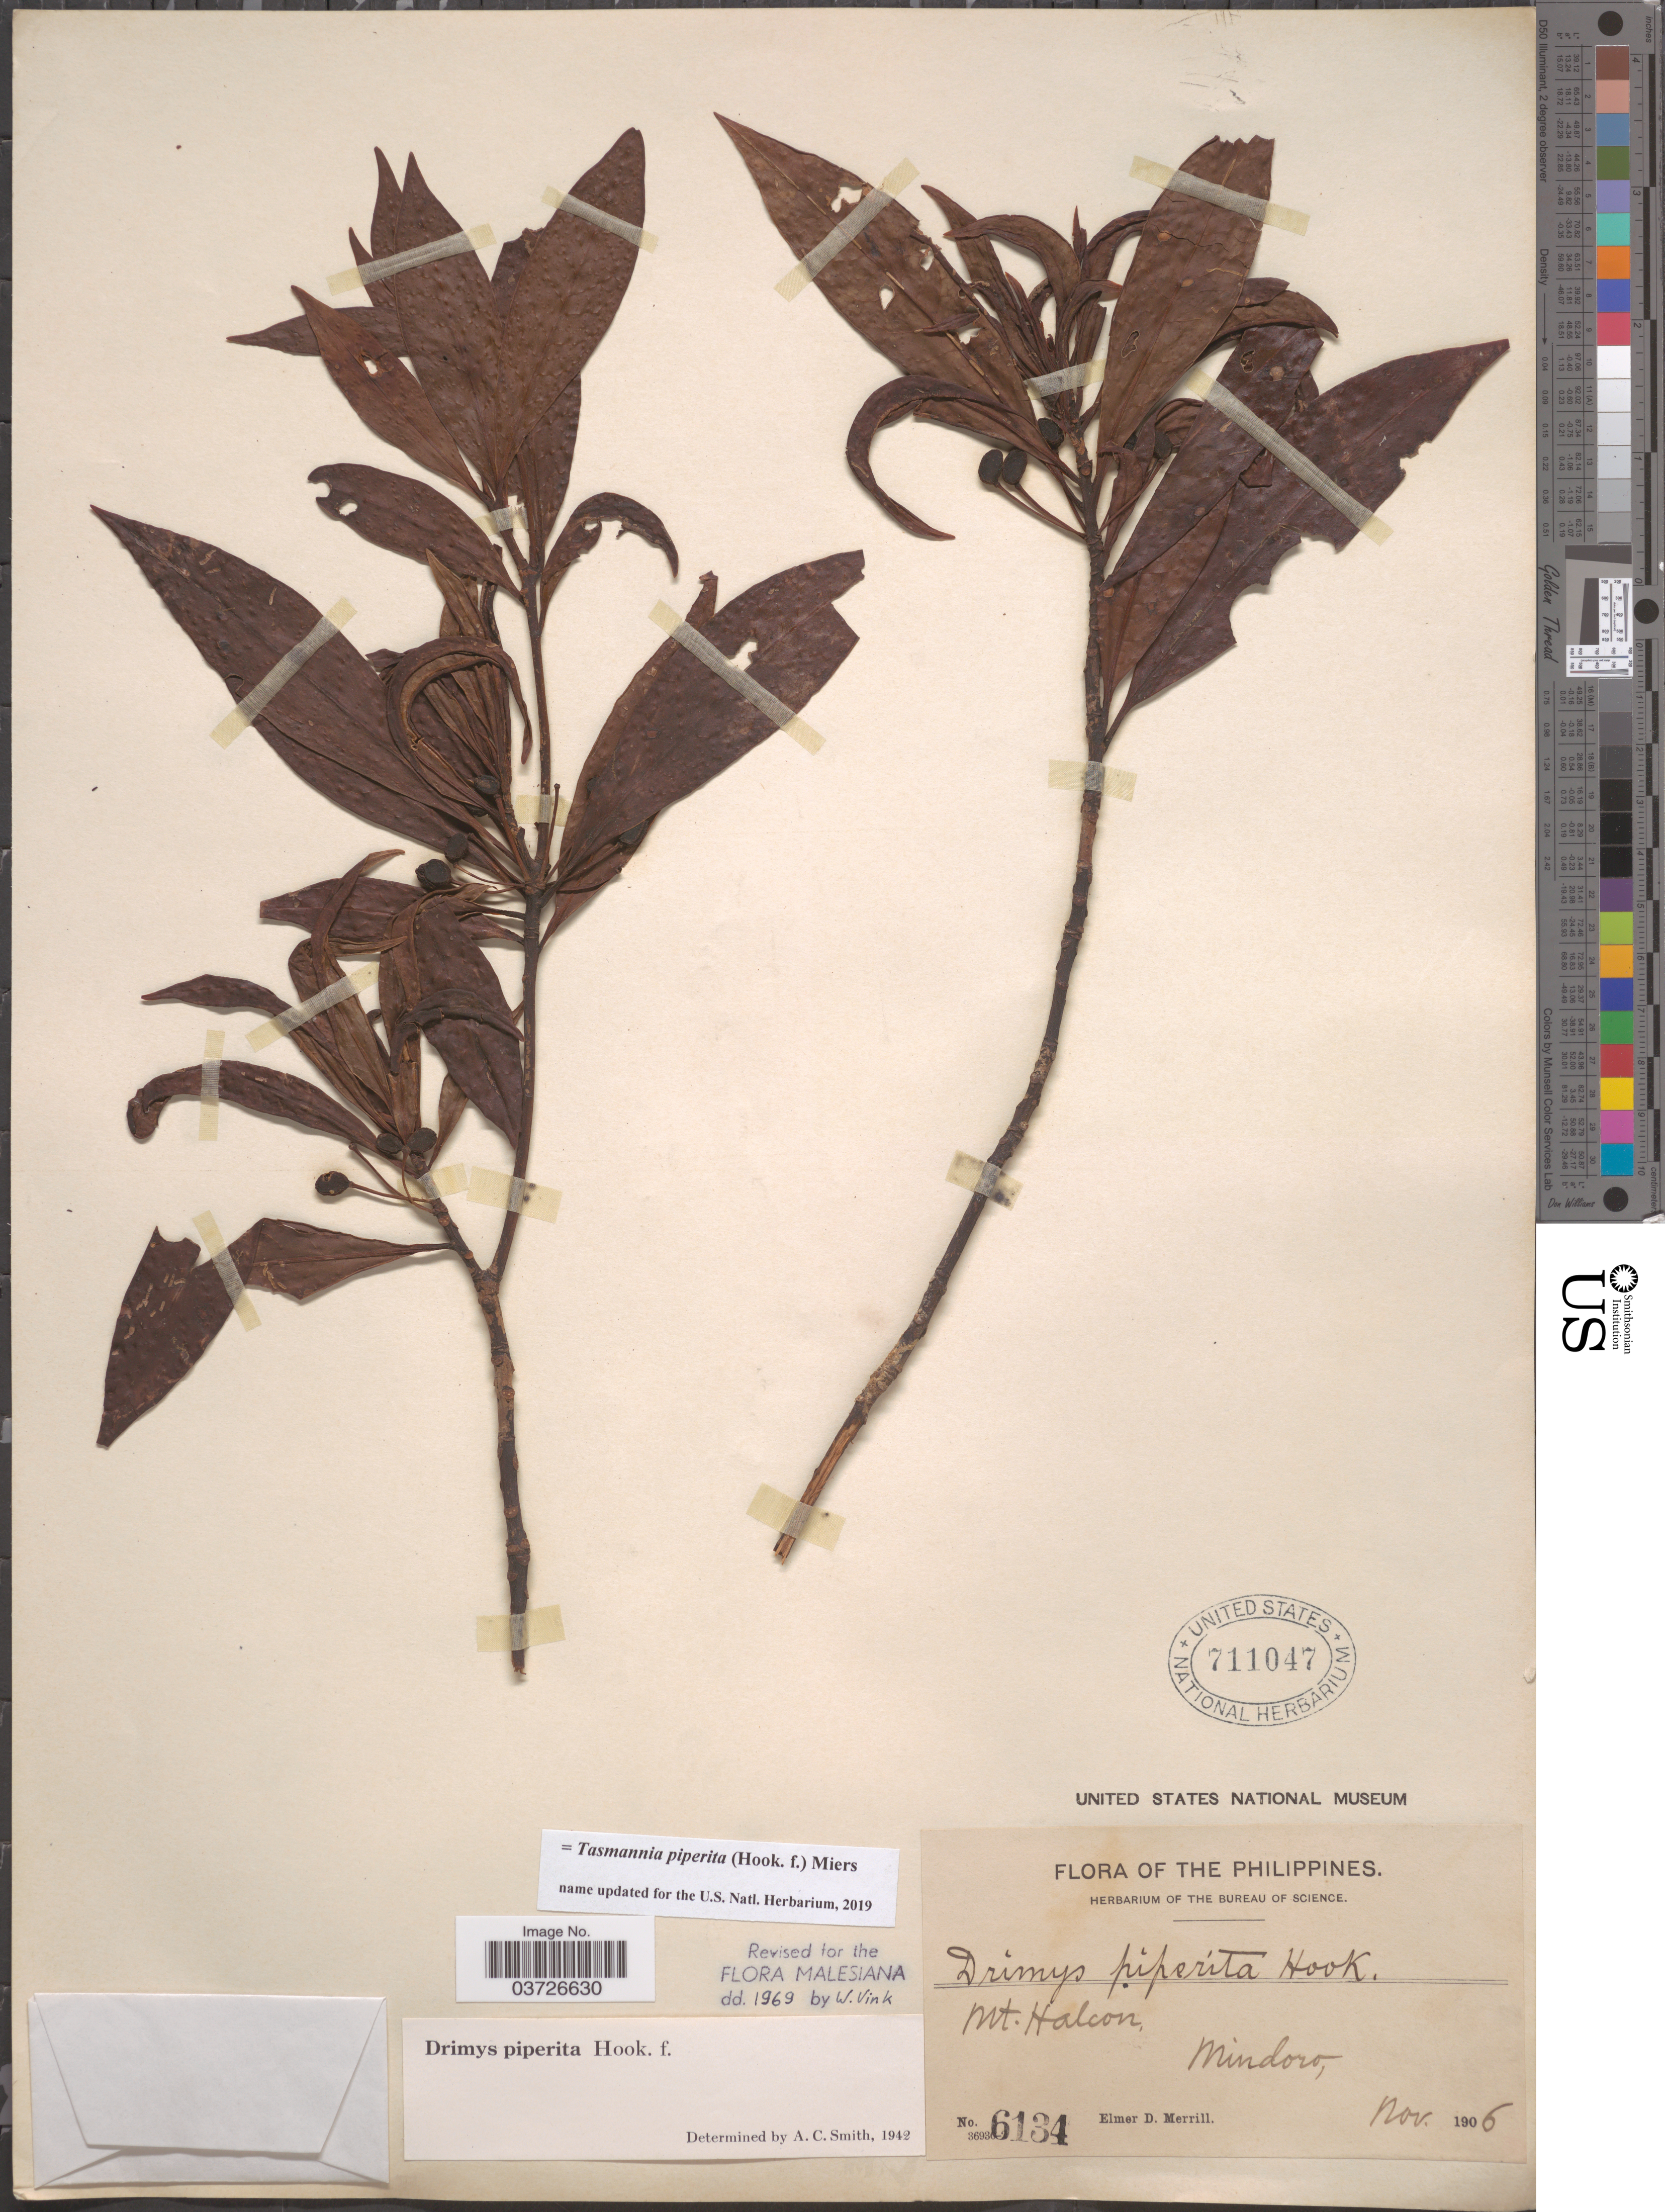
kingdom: Plantae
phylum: Tracheophyta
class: Magnoliopsida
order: Canellales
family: Winteraceae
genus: Tasmannia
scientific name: Tasmannia piperita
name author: (Hook. f.) Miers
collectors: E. D. Merrill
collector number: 6134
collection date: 1906-11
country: Philippines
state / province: Mimaropa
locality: Mt. Halcon, Mindoro.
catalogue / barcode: US 711047